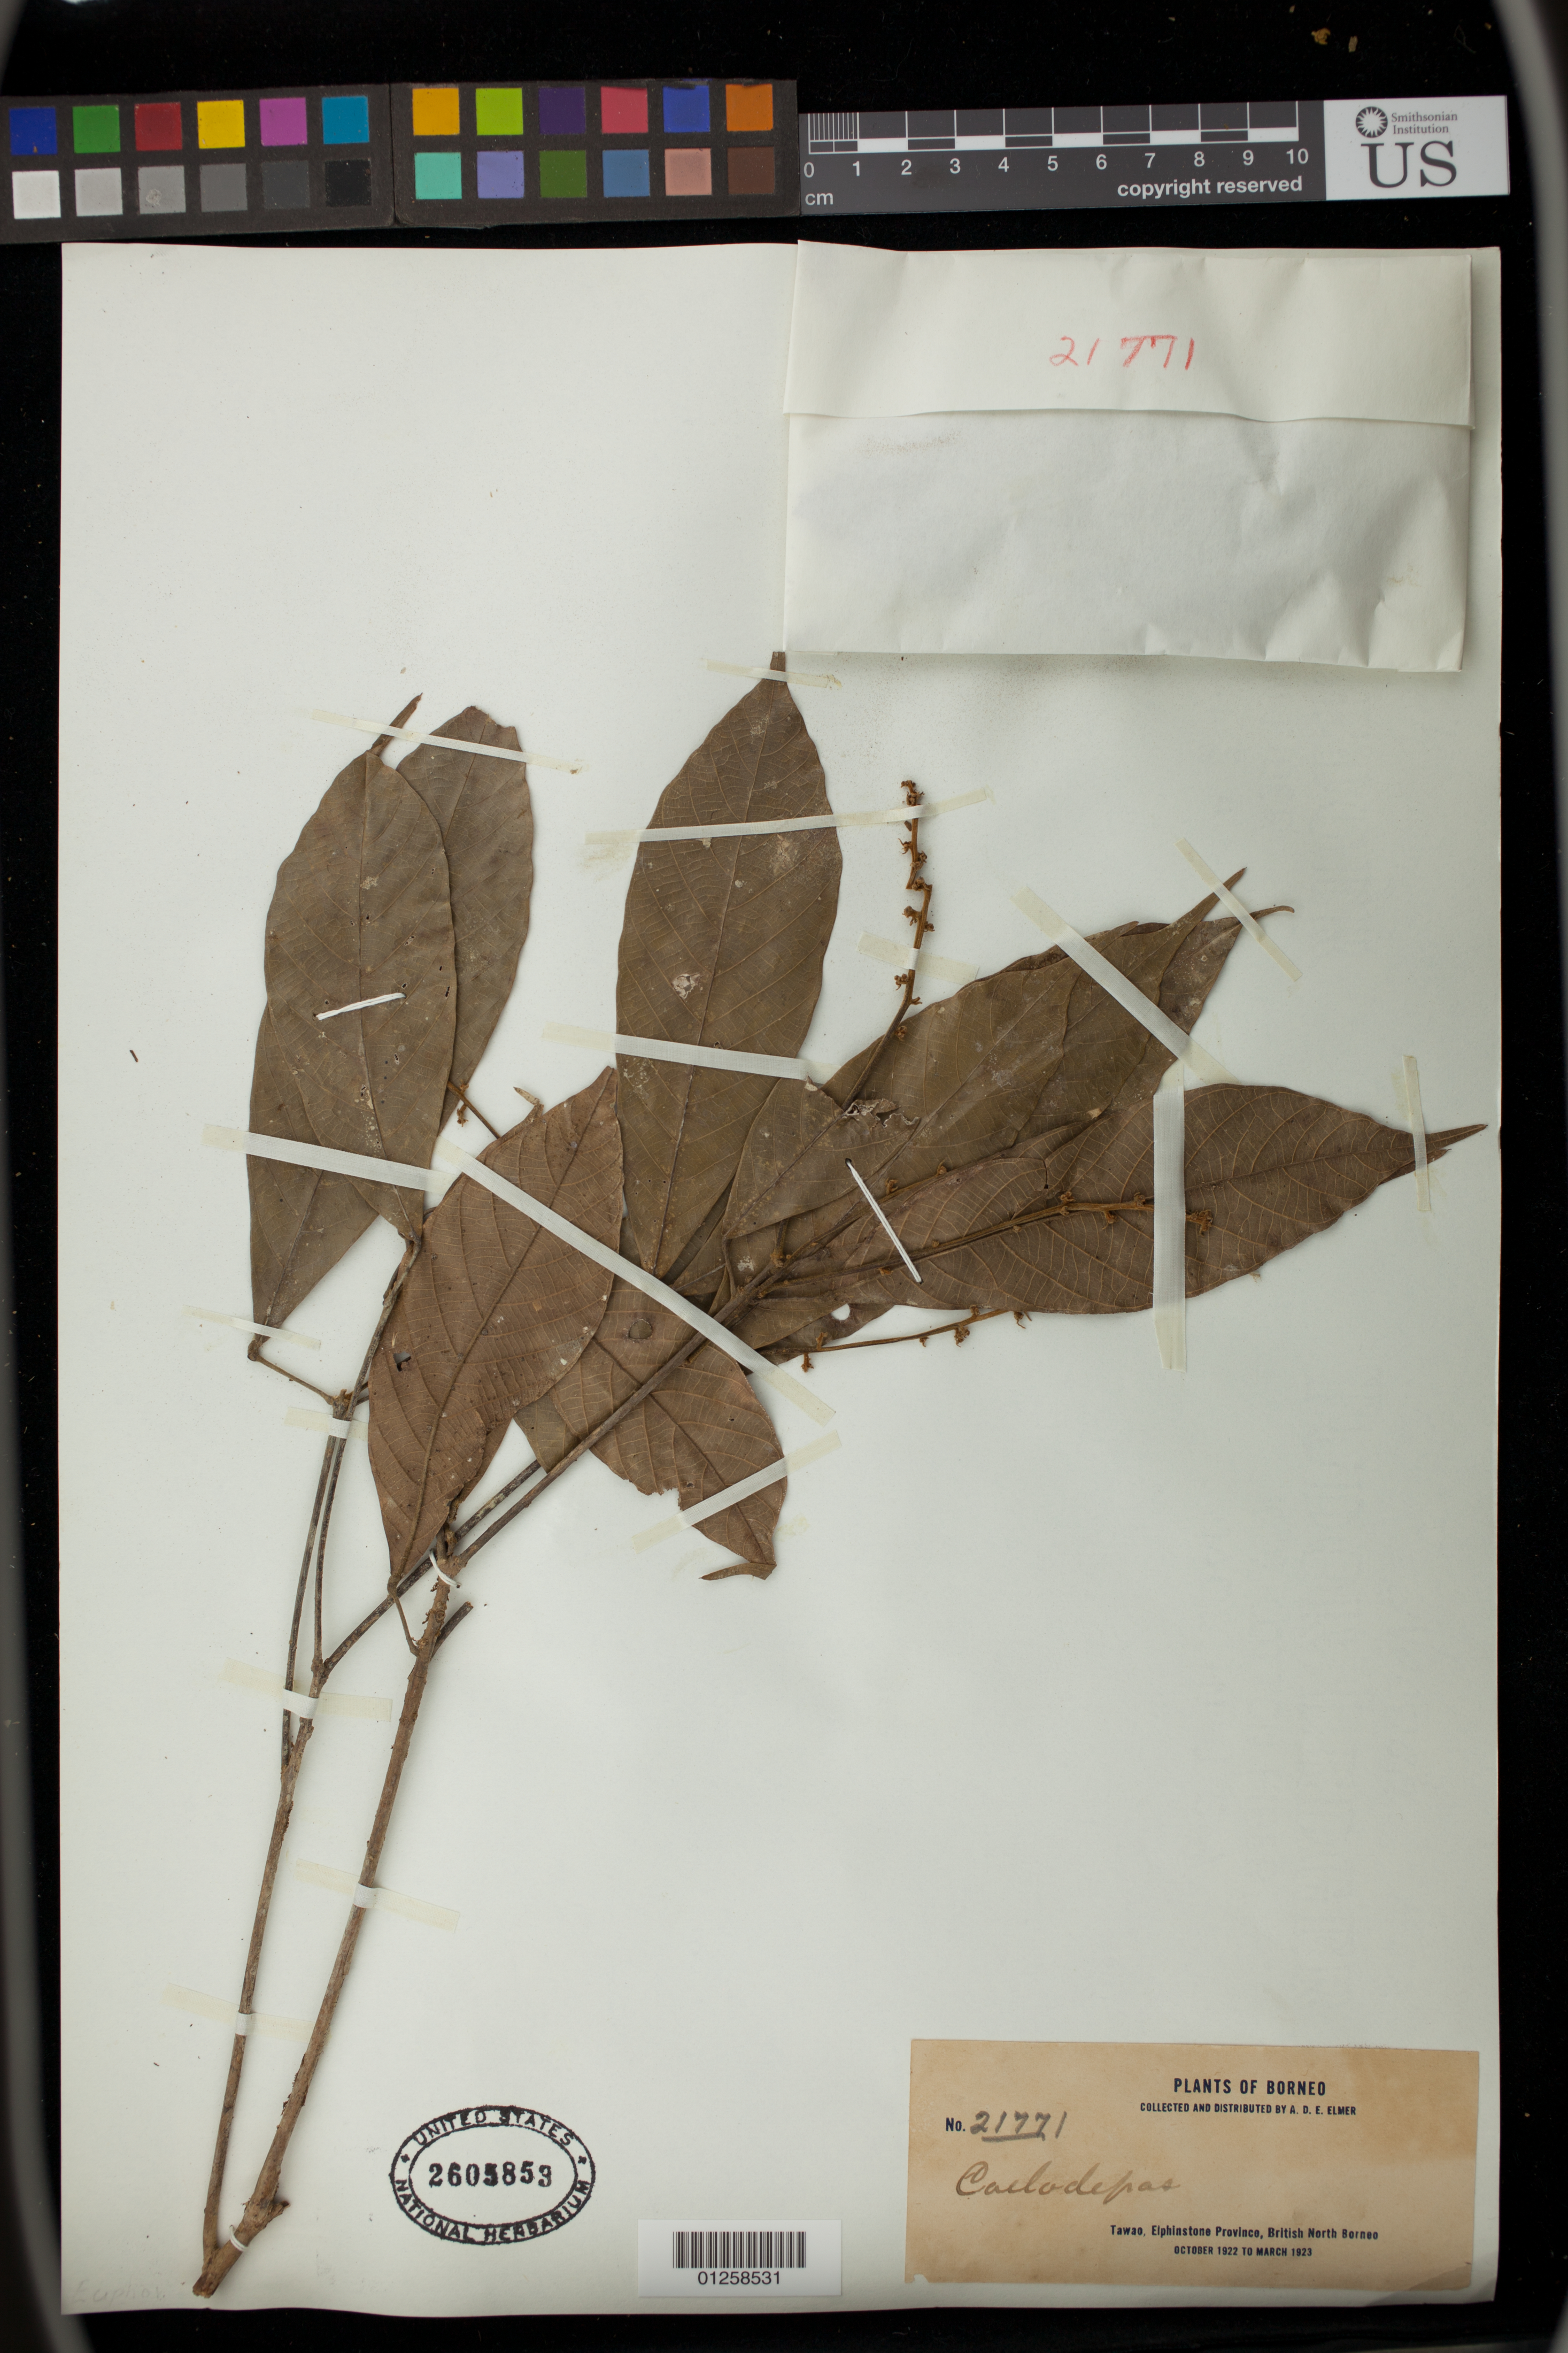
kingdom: Plantae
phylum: Tracheophyta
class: Magnoliopsida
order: Malpighiales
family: Euphorbiaceae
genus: Koilodepas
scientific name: Koilodepas sp.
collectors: A. D. E. Elmer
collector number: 21771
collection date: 1922-10-01/1923-03-01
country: Malaysia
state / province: Sabah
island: Borneo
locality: Elphinstone Province, British North Borneo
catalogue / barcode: US 2605853